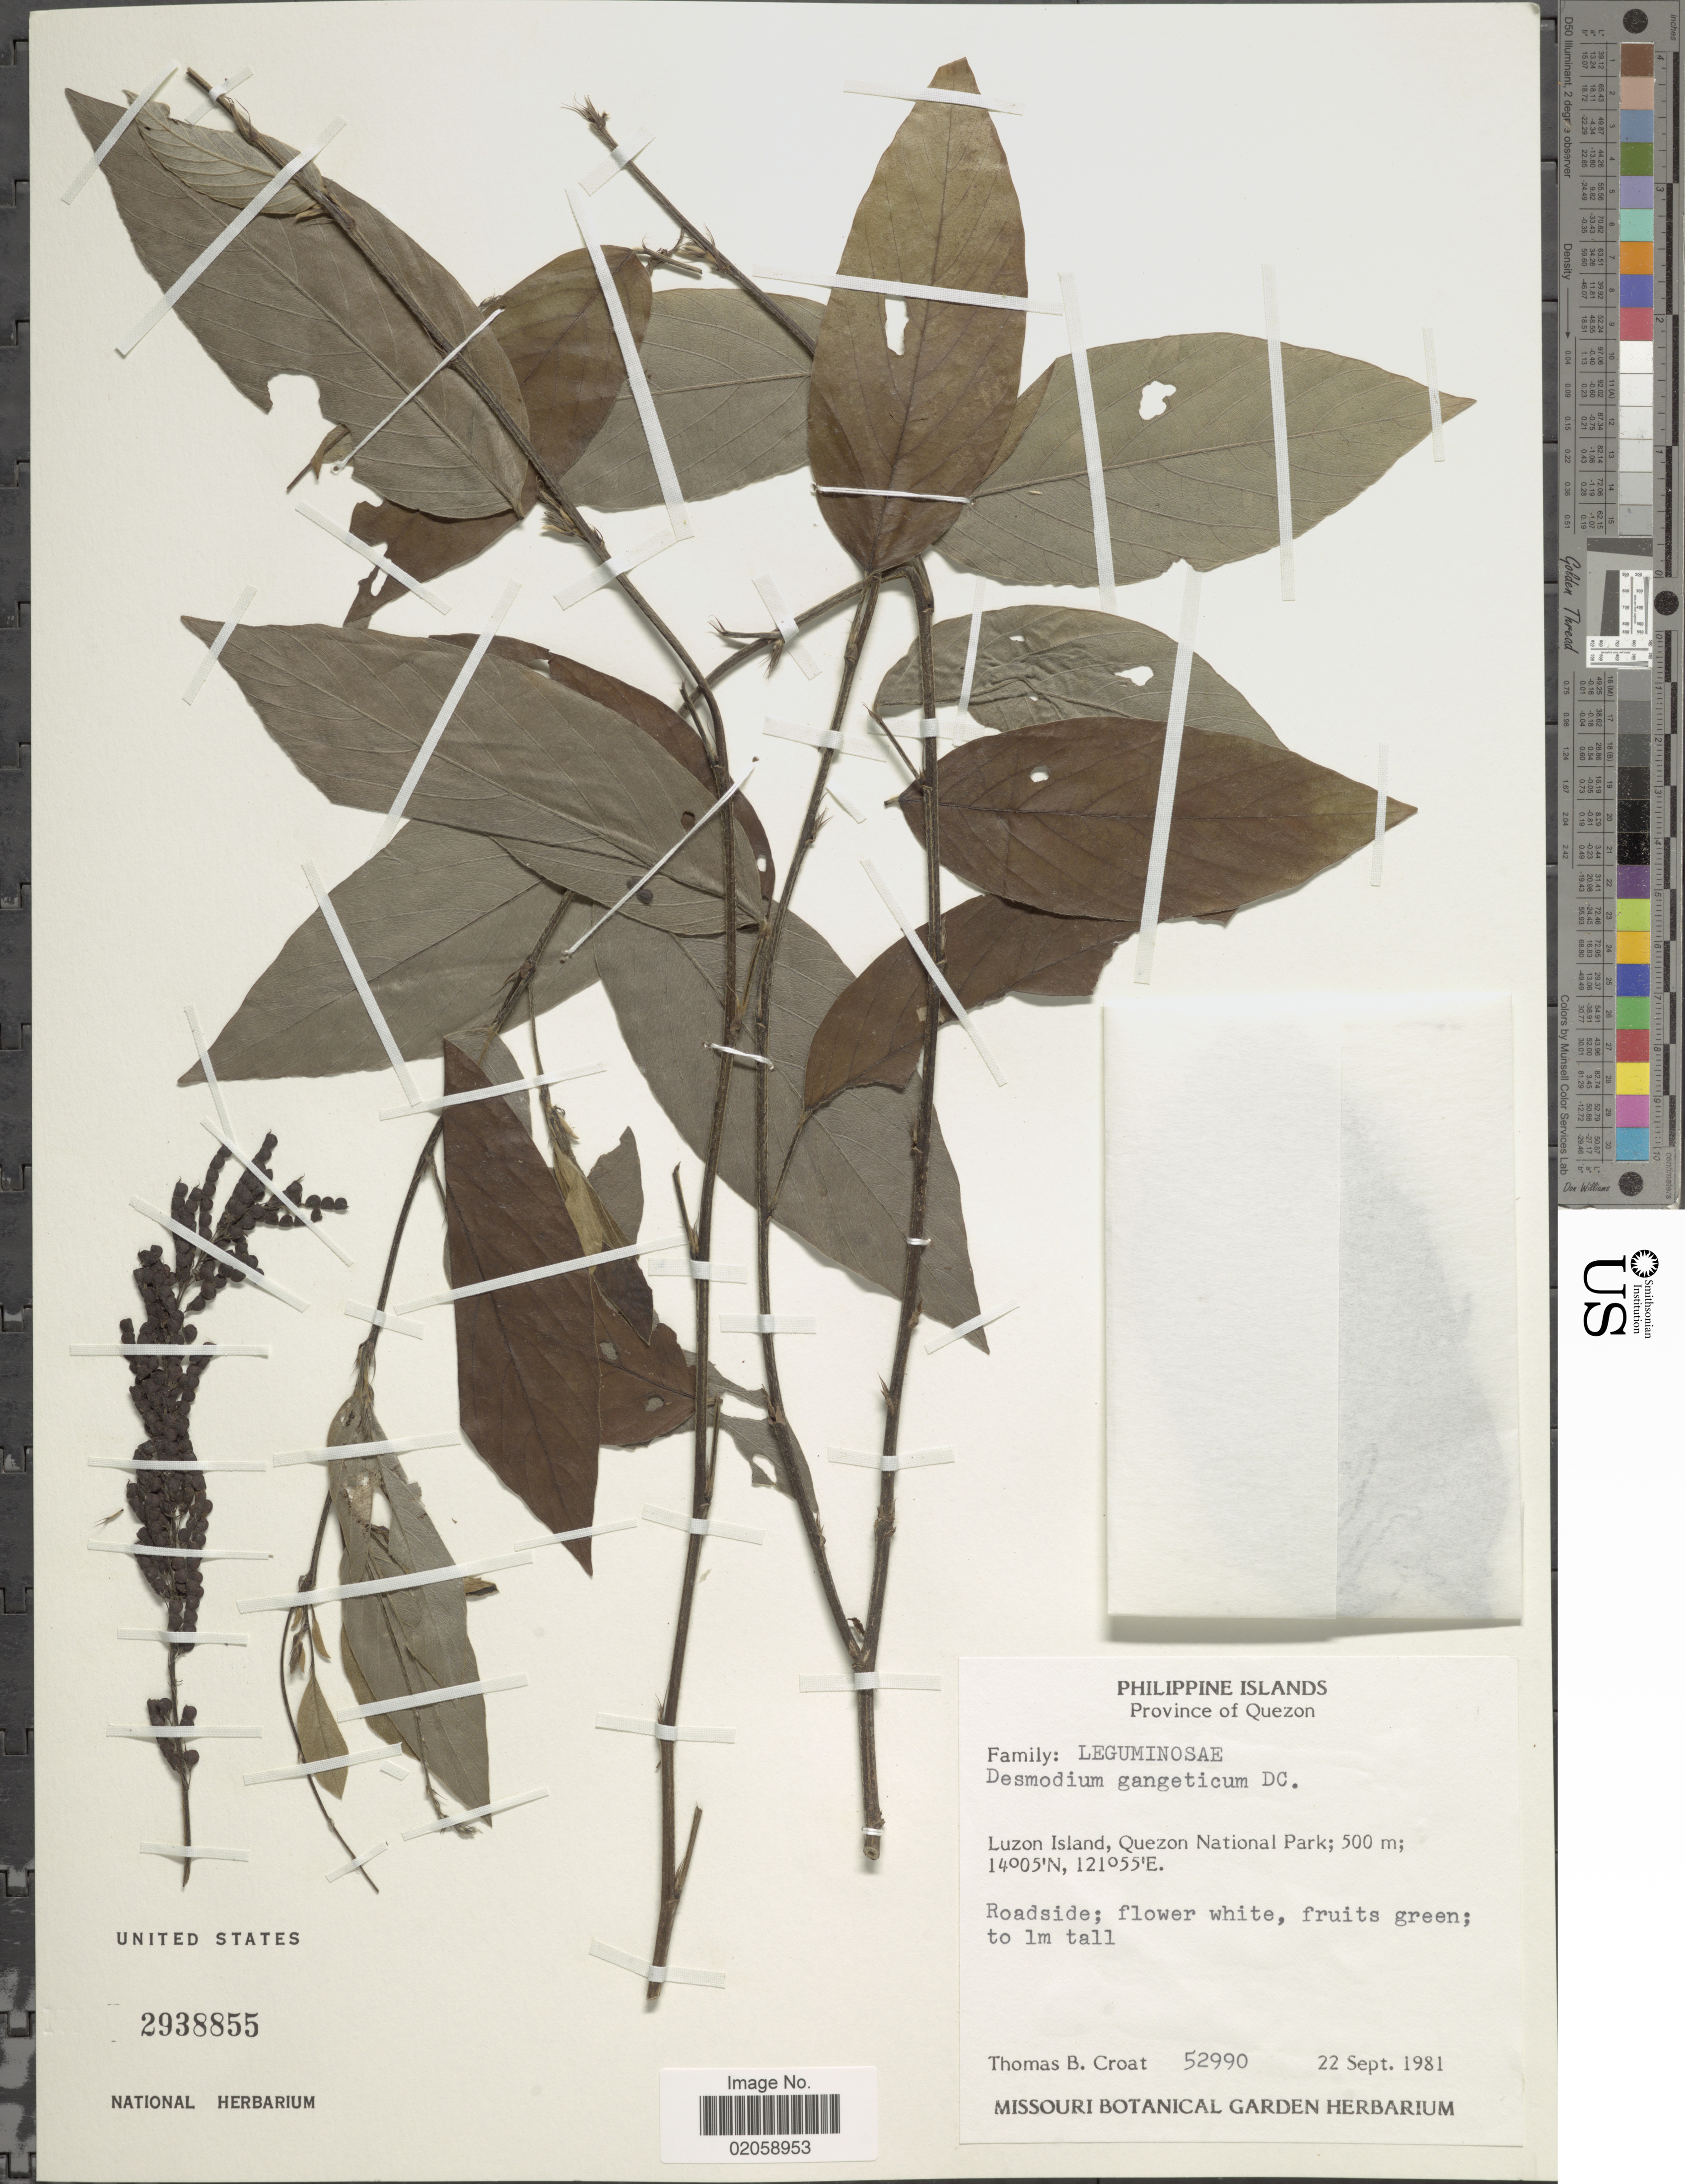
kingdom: Plantae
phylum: Tracheophyta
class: Magnoliopsida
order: Fabales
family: Fabaceae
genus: Pleurolobus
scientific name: Pleurolobus gangeticus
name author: (L.) J. St.-Hil. ex H. Ohashi & K. Ohashi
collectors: T. B. Croat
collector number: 52990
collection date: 1981-09-22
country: Philippines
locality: Province of Quezon. Luzon Island, Quezon National Park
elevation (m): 500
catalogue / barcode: US 2938855